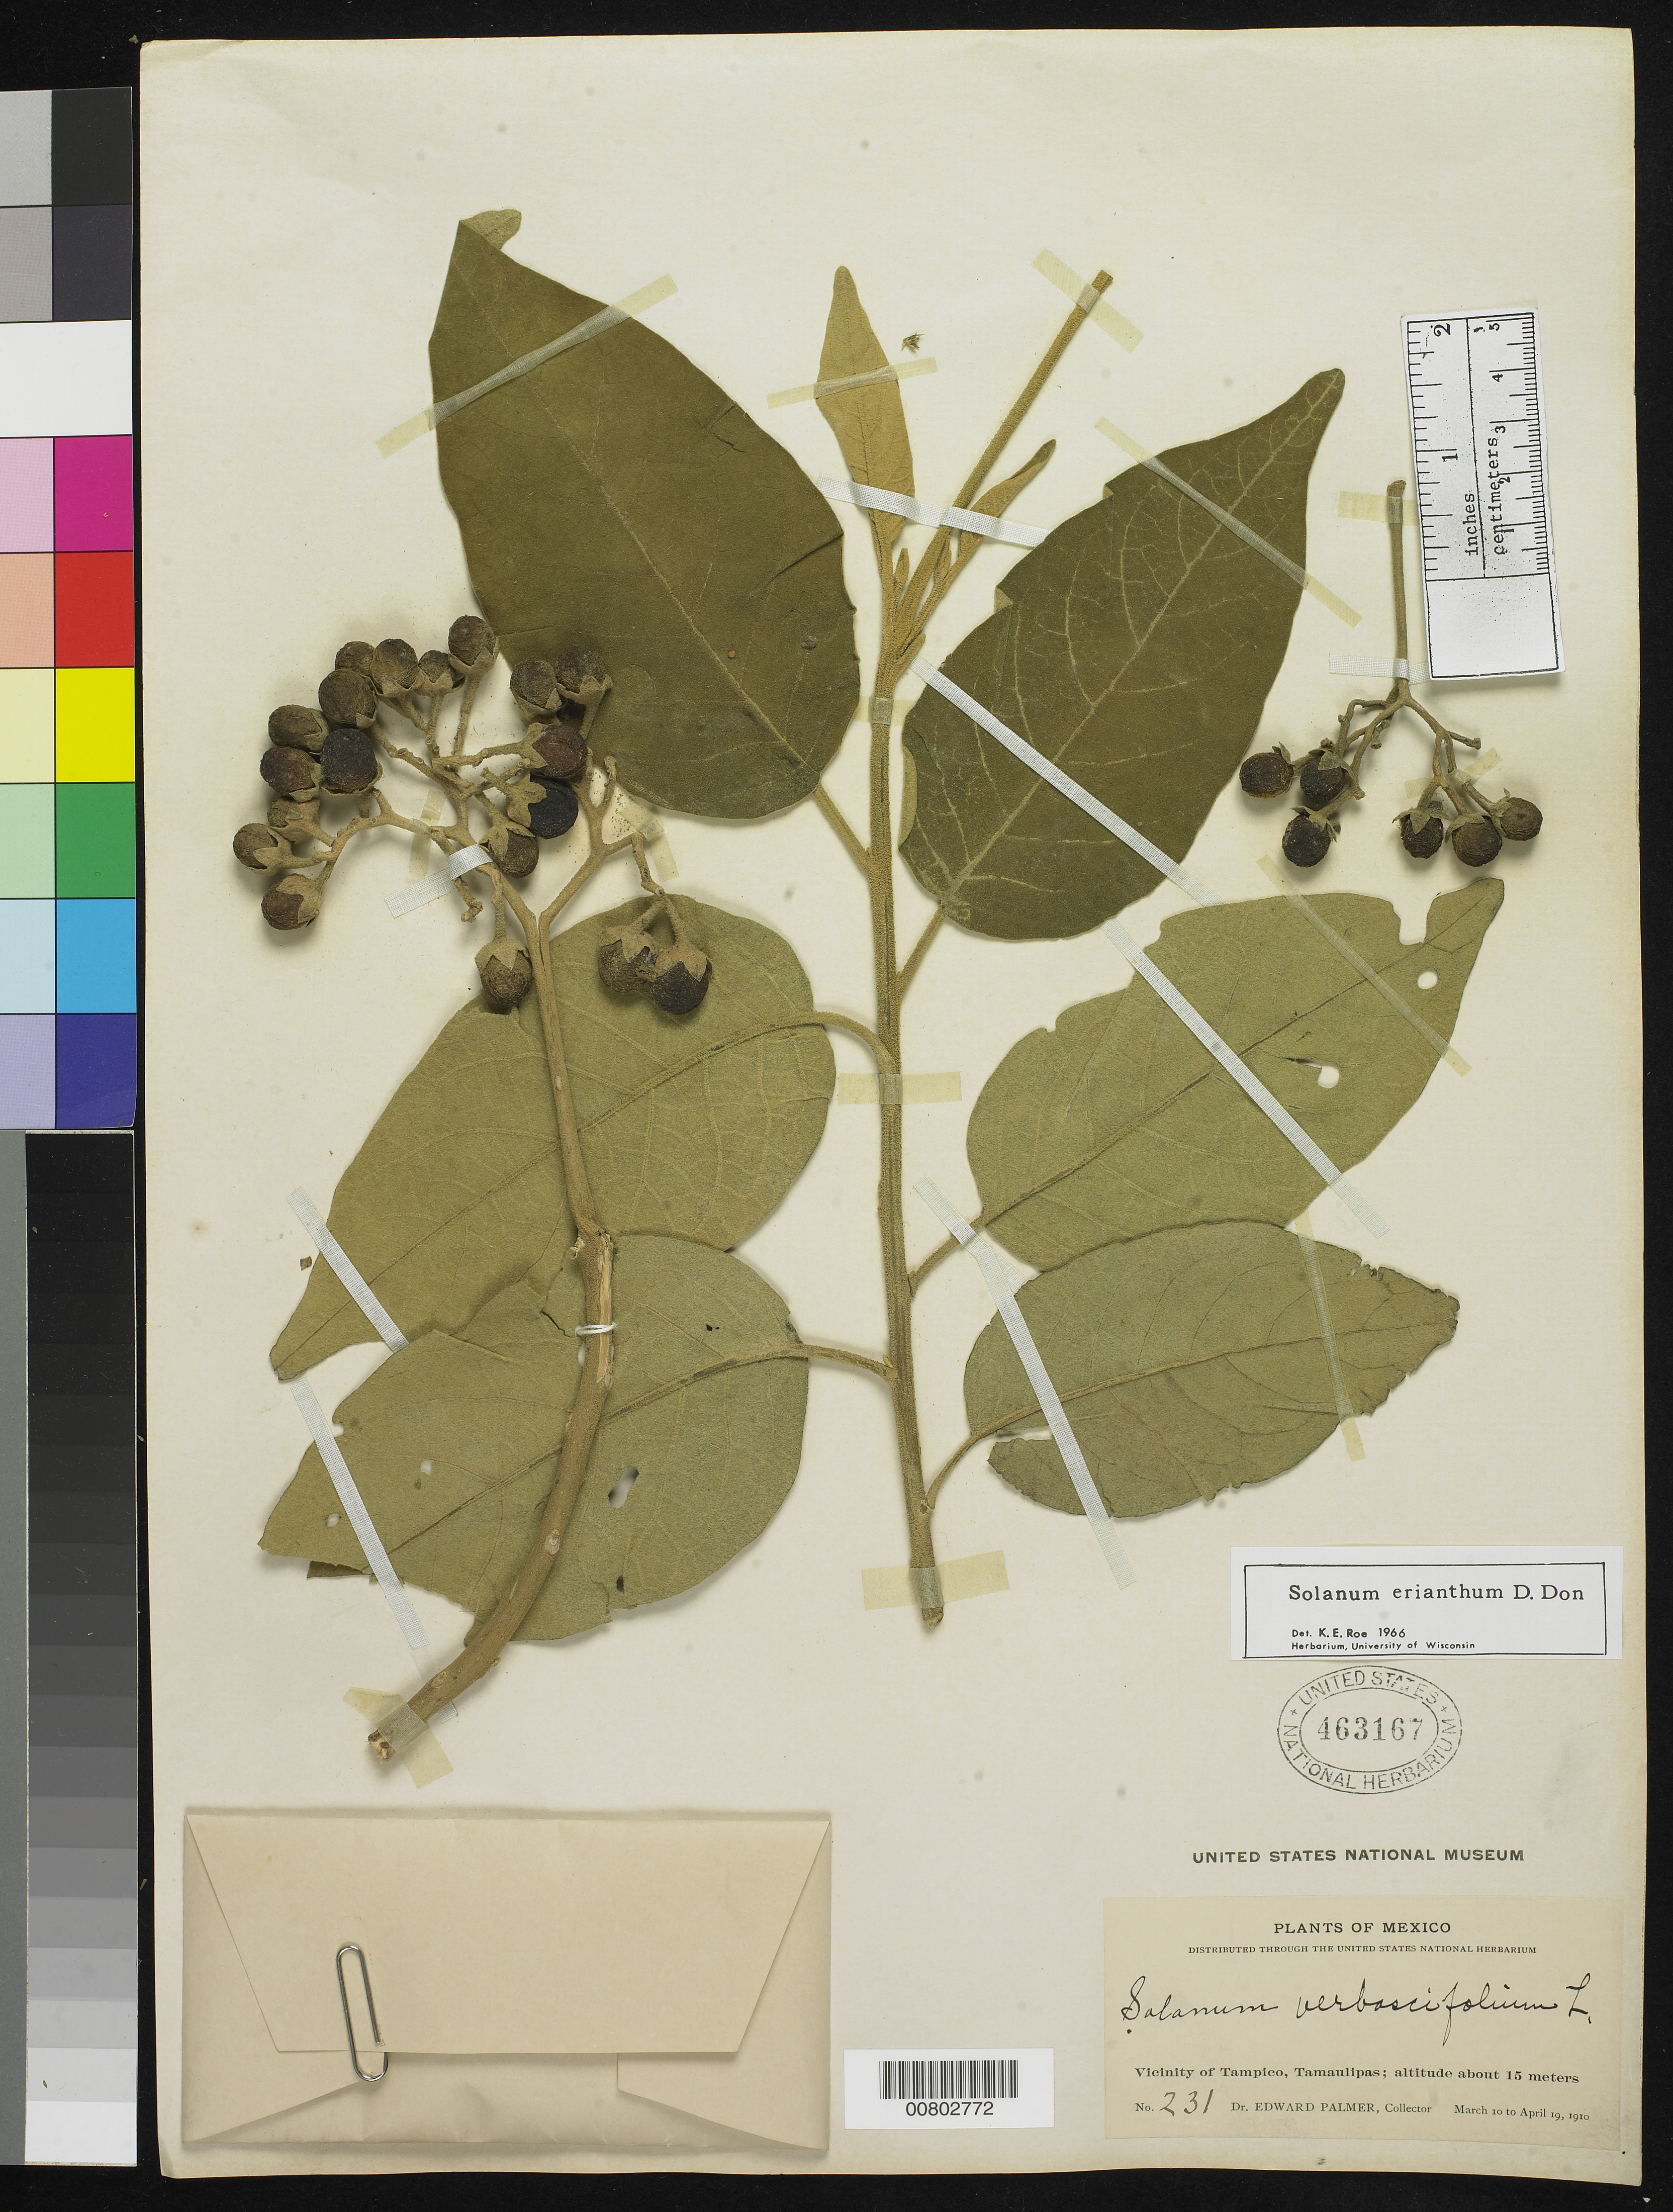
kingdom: Plantae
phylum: Tracheophyta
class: Magnoliopsida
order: Solanales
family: Solanaceae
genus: Solanum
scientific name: Solanum erianthum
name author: D. Don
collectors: E. Palmer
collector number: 231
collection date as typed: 10 Mar 1910 to 19 Apr 1910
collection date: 1910-03-10/1910-04-19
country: Mexico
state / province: Tamaulipas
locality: Vicinity of Tampico, Tamaulipas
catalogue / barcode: US 463167